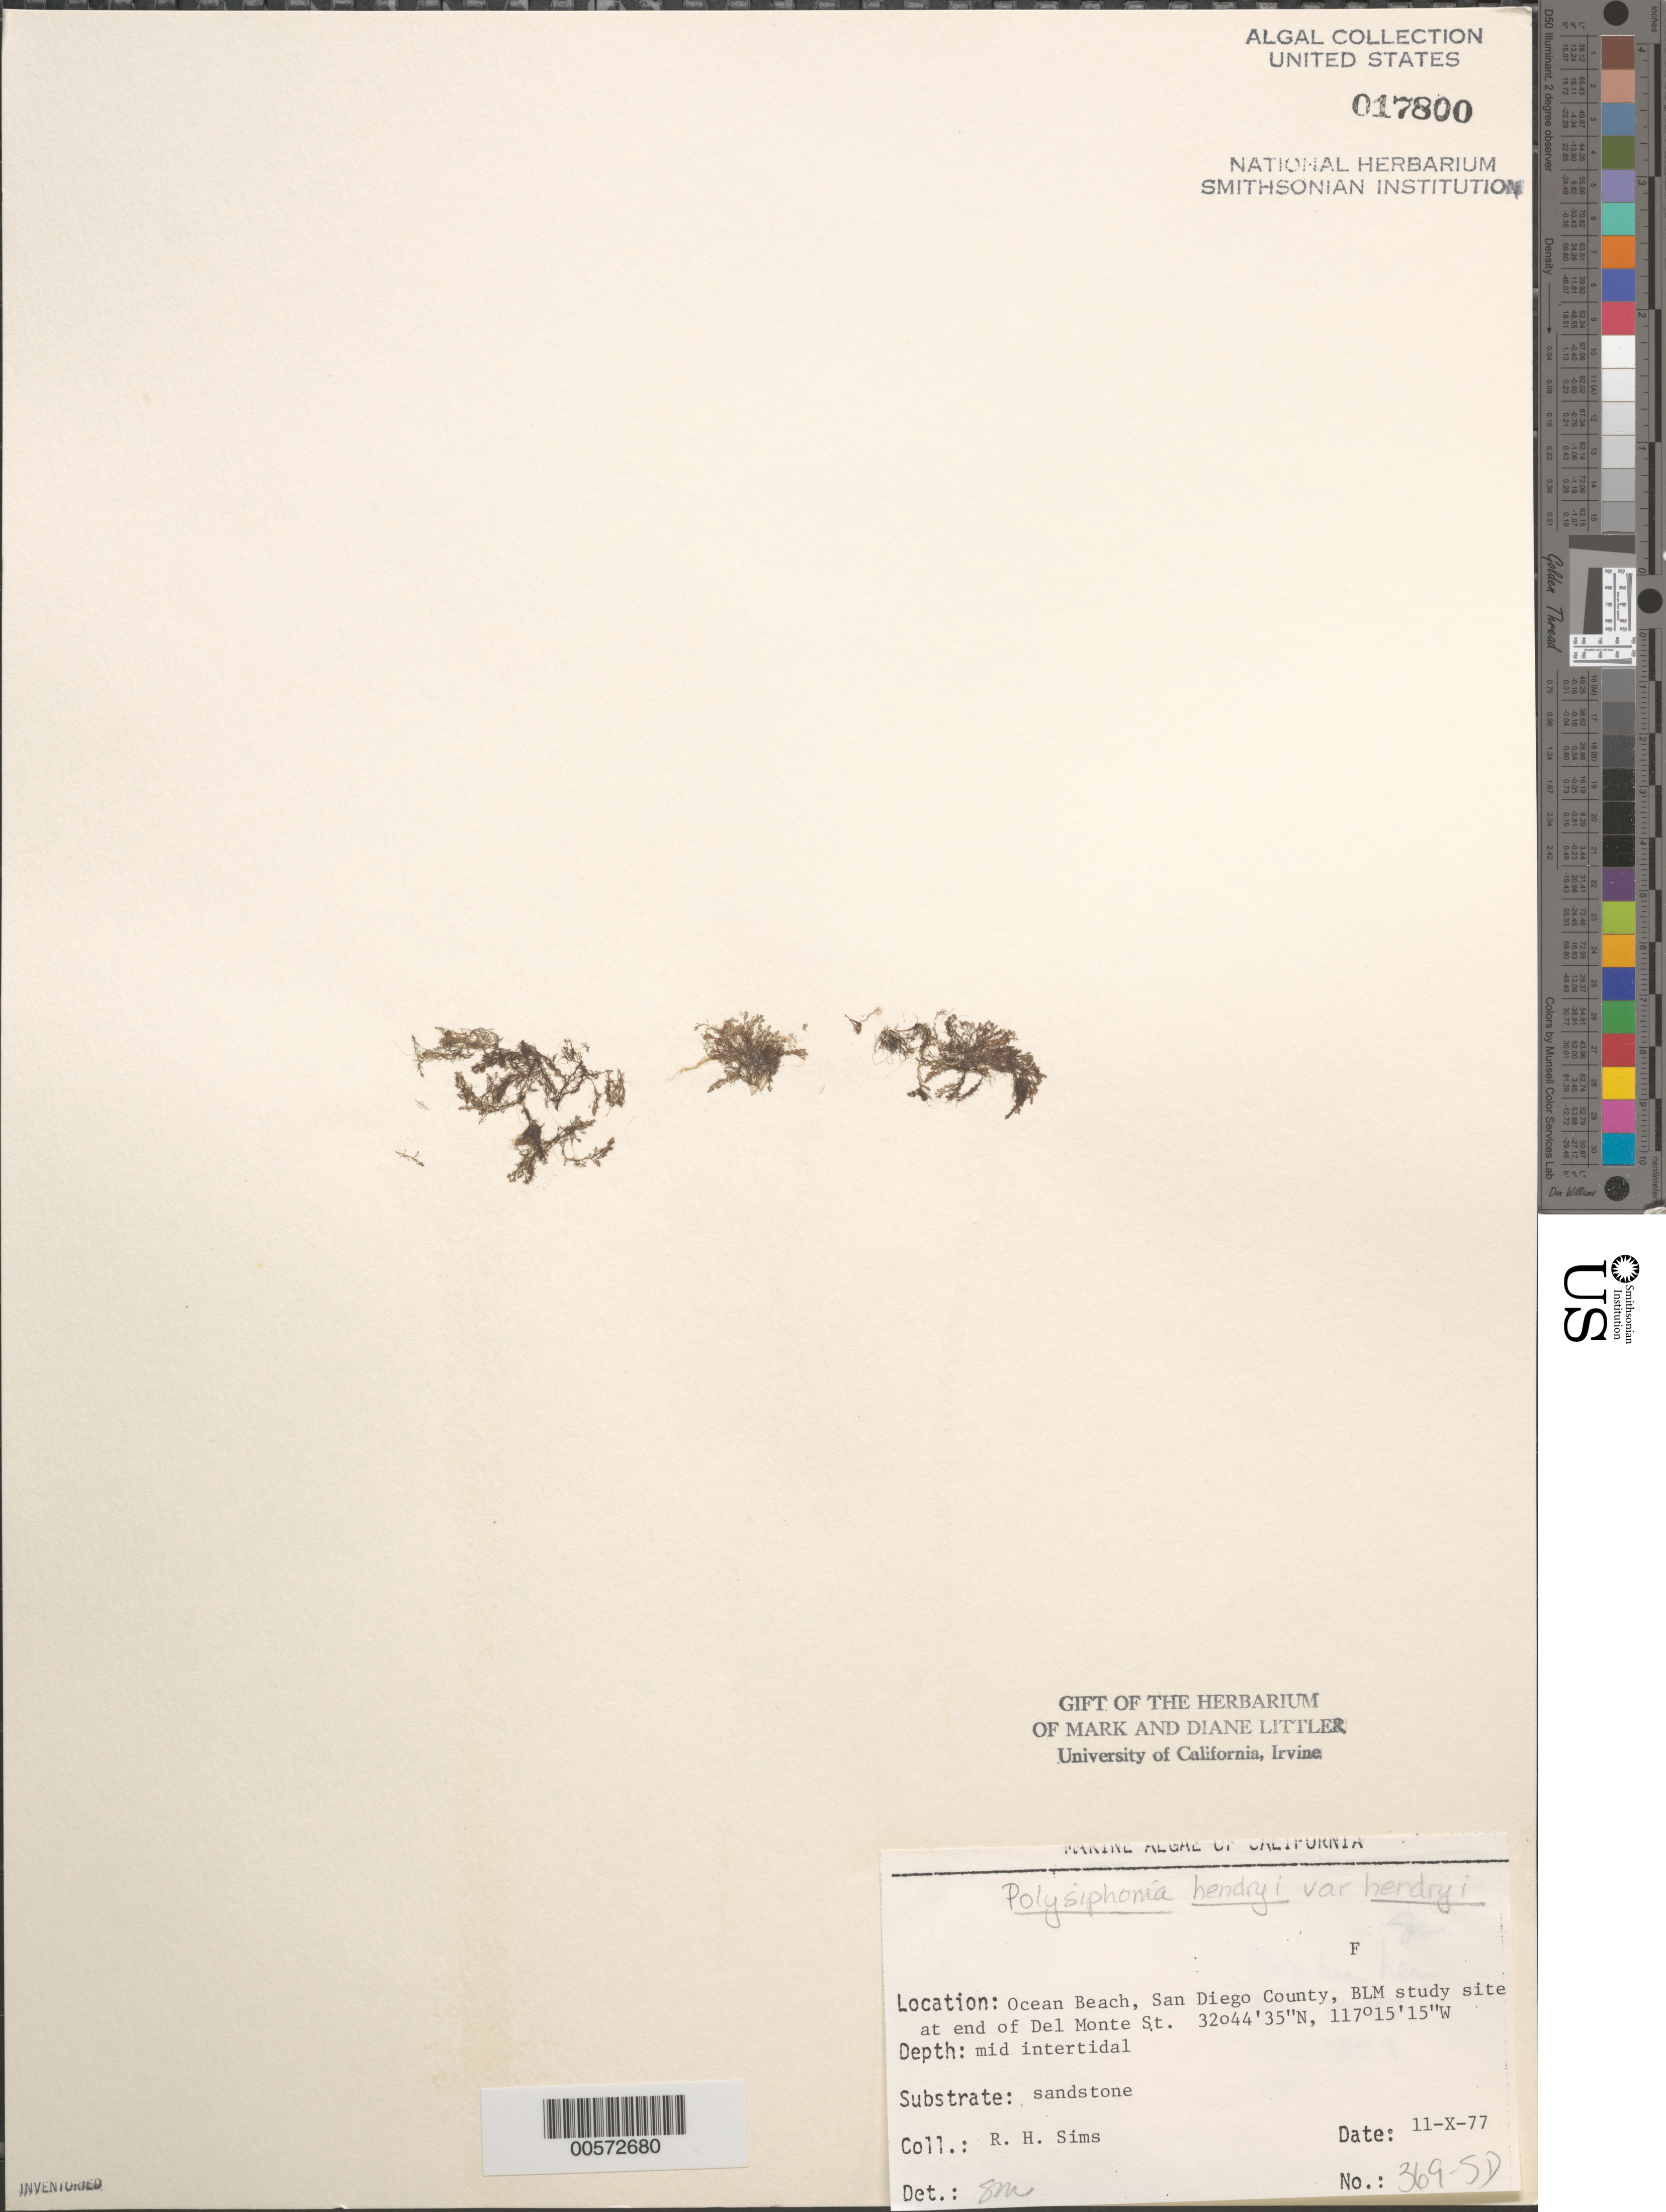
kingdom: Plantae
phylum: Rhodophyta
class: Florideophyceae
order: Ceramiales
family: Rhodomelaceae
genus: Vertebrata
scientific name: Vertebrata hendryi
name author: (N.L. Gardner) Savoie & G.W. Saunders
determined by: Algae name updating Project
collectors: R. H. Sims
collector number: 369-sd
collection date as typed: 11 Oct 1977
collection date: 1977-10-11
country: United States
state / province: California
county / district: San Diego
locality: Ocean Beach, end of Del Monte Street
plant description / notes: BLM-SOCALBIGHT Rocky Intertidal Survey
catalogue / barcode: US 17800